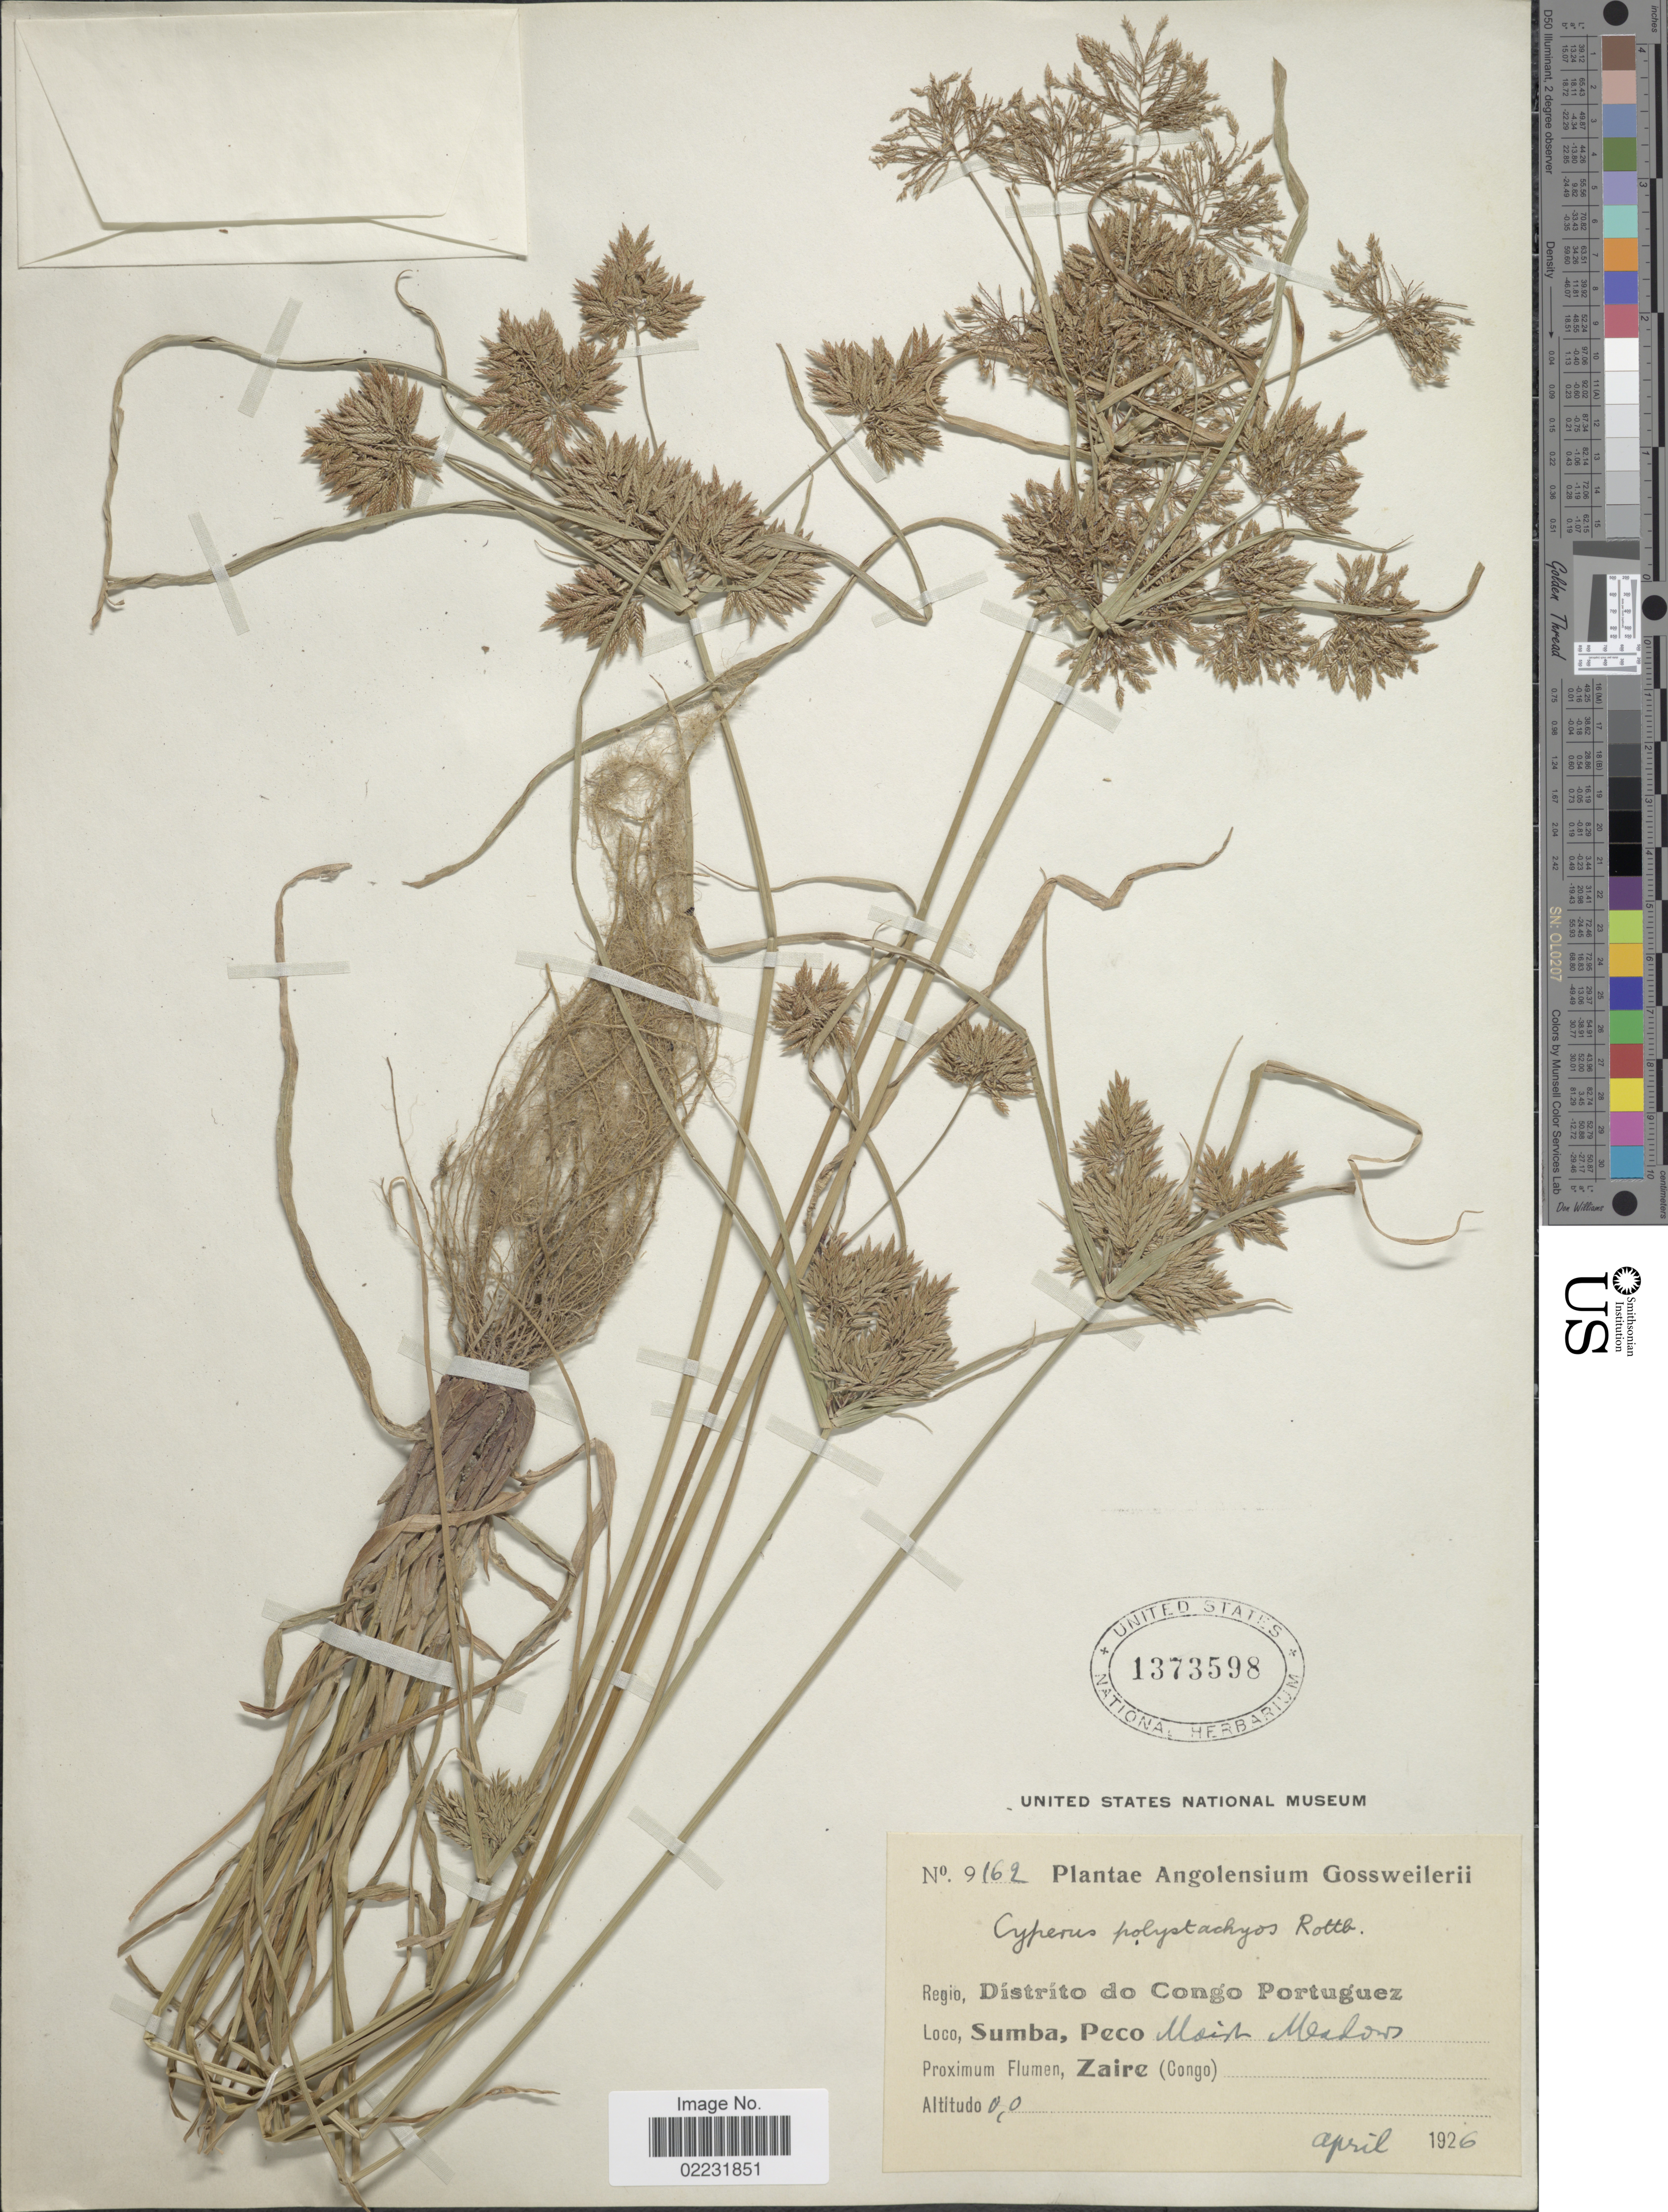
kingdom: Plantae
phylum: Tracheophyta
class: Liliopsida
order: Poales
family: Cyperaceae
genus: Cyperus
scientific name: Cyperus polystachyos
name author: Rottb.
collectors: -. Gossweiler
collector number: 9162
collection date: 1926-04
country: Angola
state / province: Zaire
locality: Regio, Distrito do Congo Portuguez, Sumba, Peco, Moist Meadows, Zaire (Congo)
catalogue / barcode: US 1373598